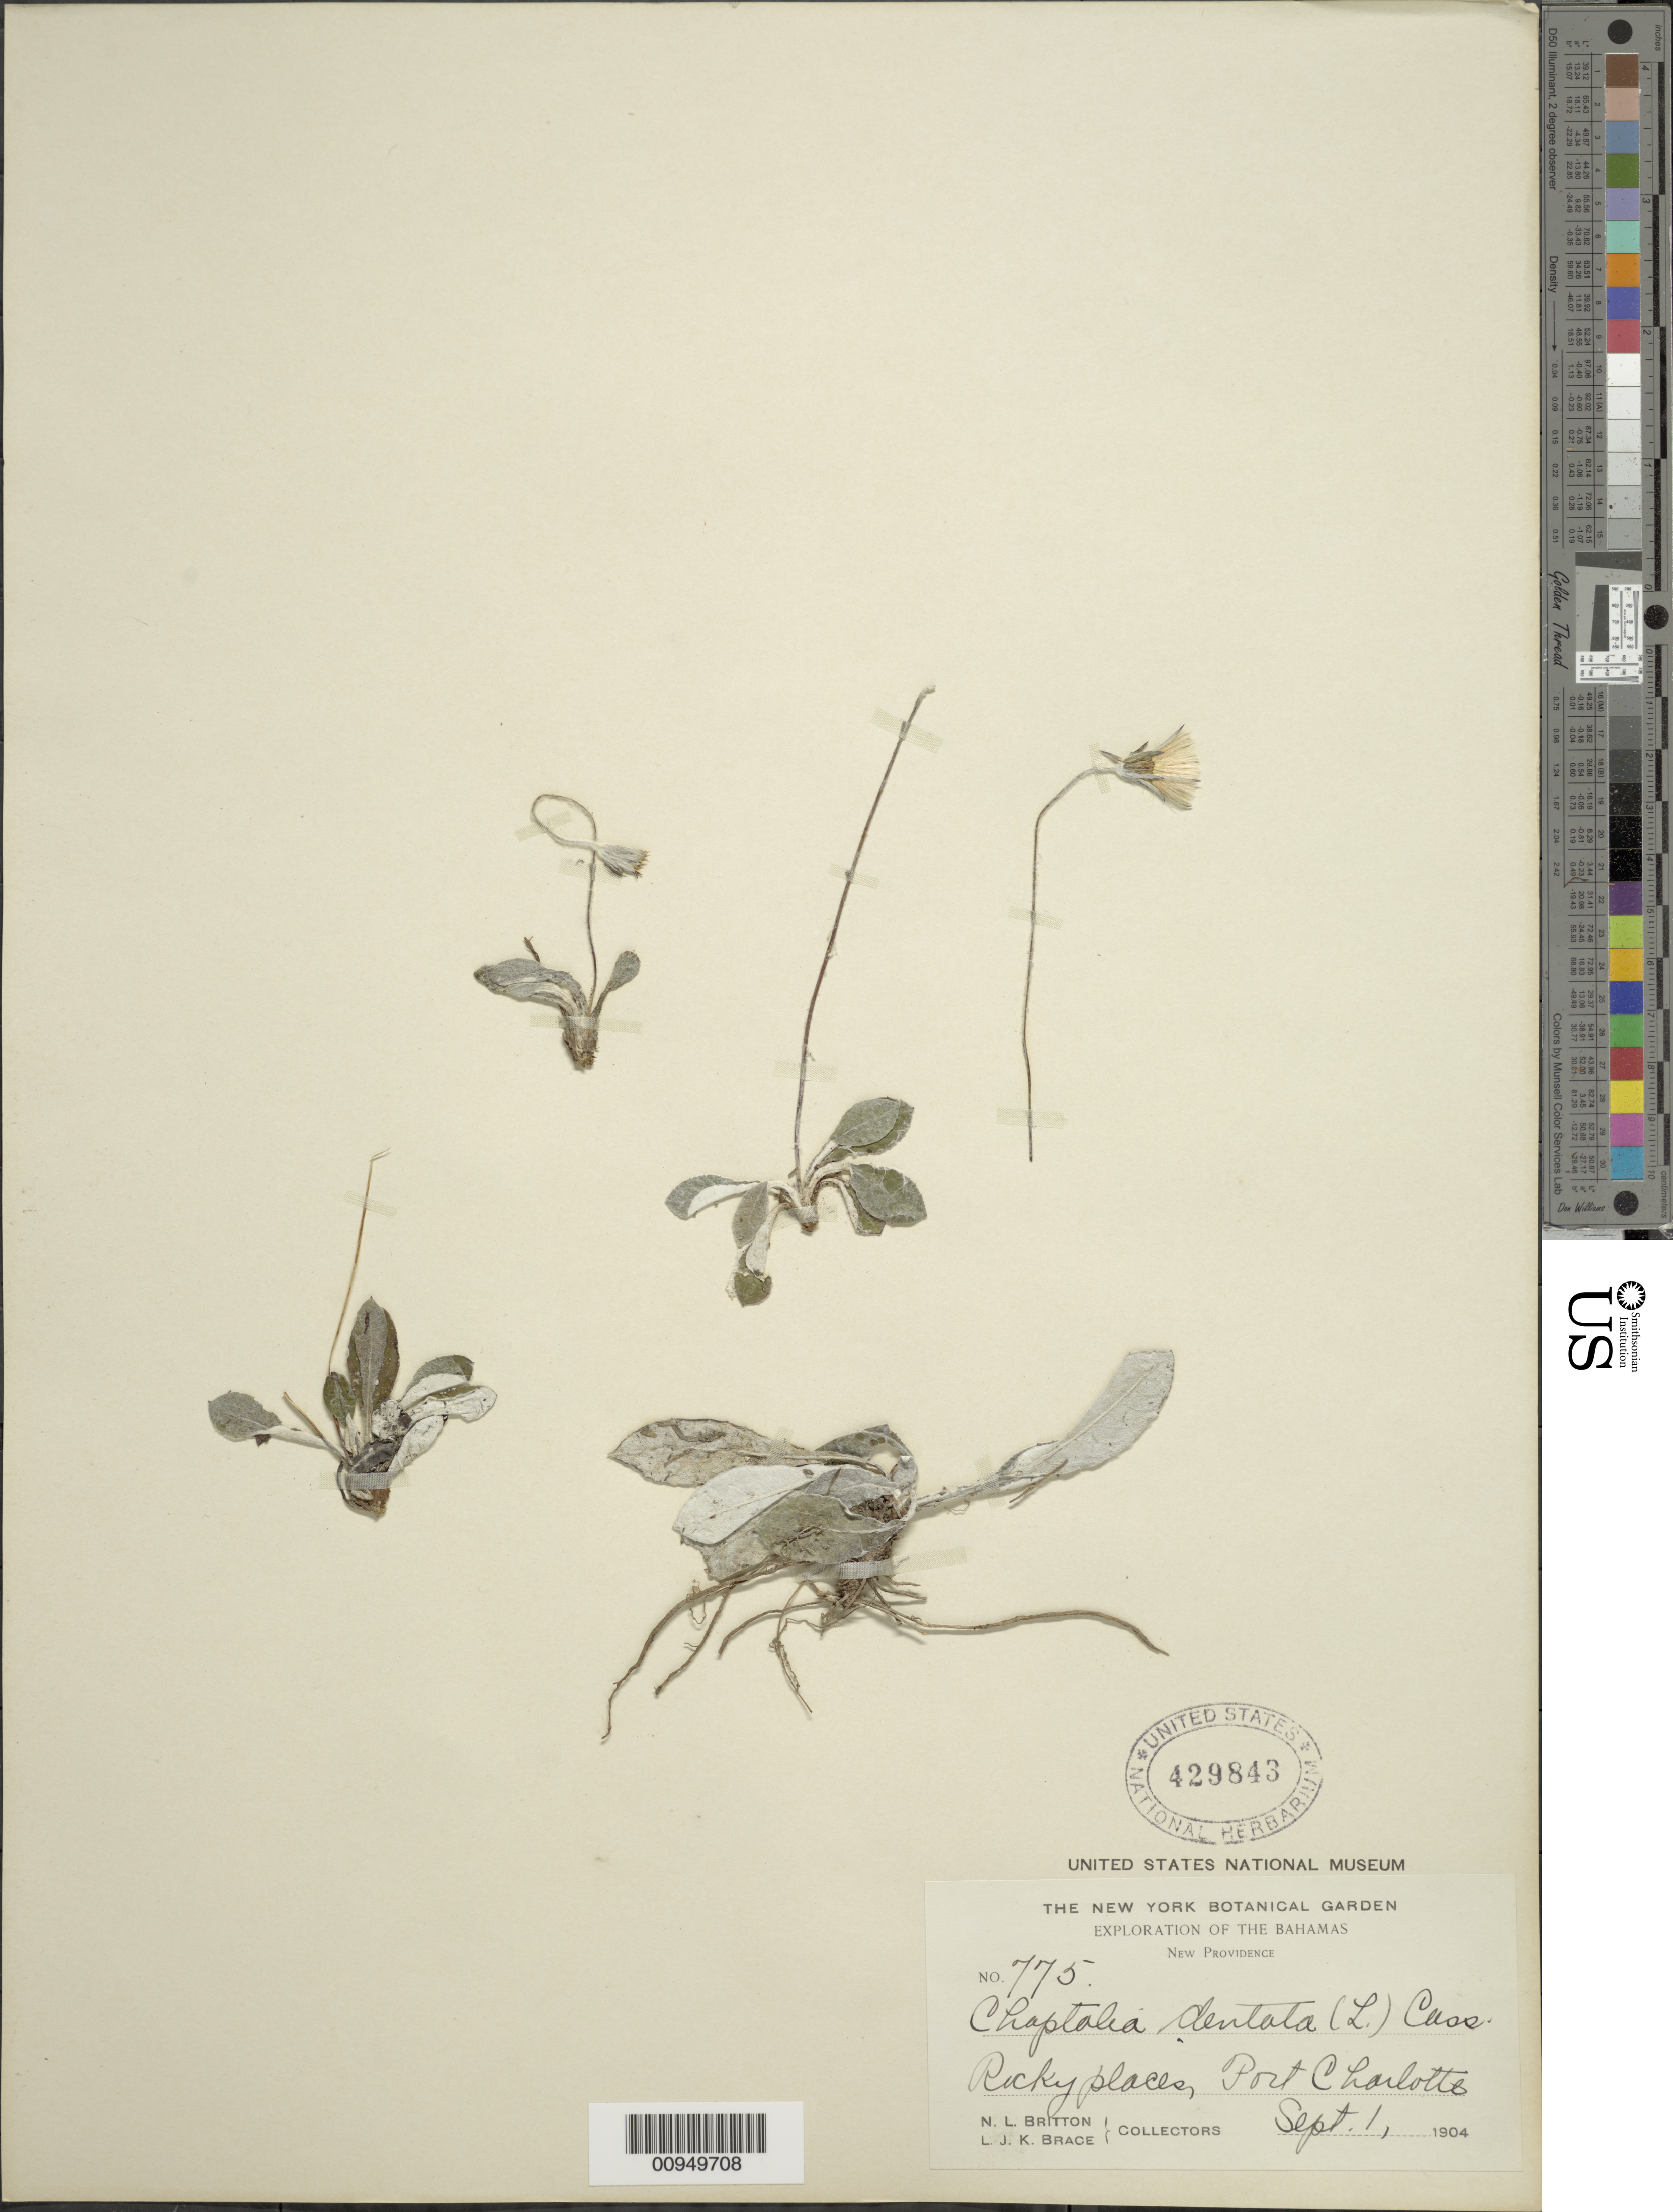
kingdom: Plantae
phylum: Tracheophyta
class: Magnoliopsida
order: Asterales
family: Asteraceae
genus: Chaptalia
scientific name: Chaptalia dentata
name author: (L.) Cass.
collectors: N. Britton & L. J. K. Brace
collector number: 775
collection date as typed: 01 Sep 1904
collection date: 1904-09-01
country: Bahamas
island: New Providence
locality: Fort Charlotte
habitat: Rocky places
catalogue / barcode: US 429843